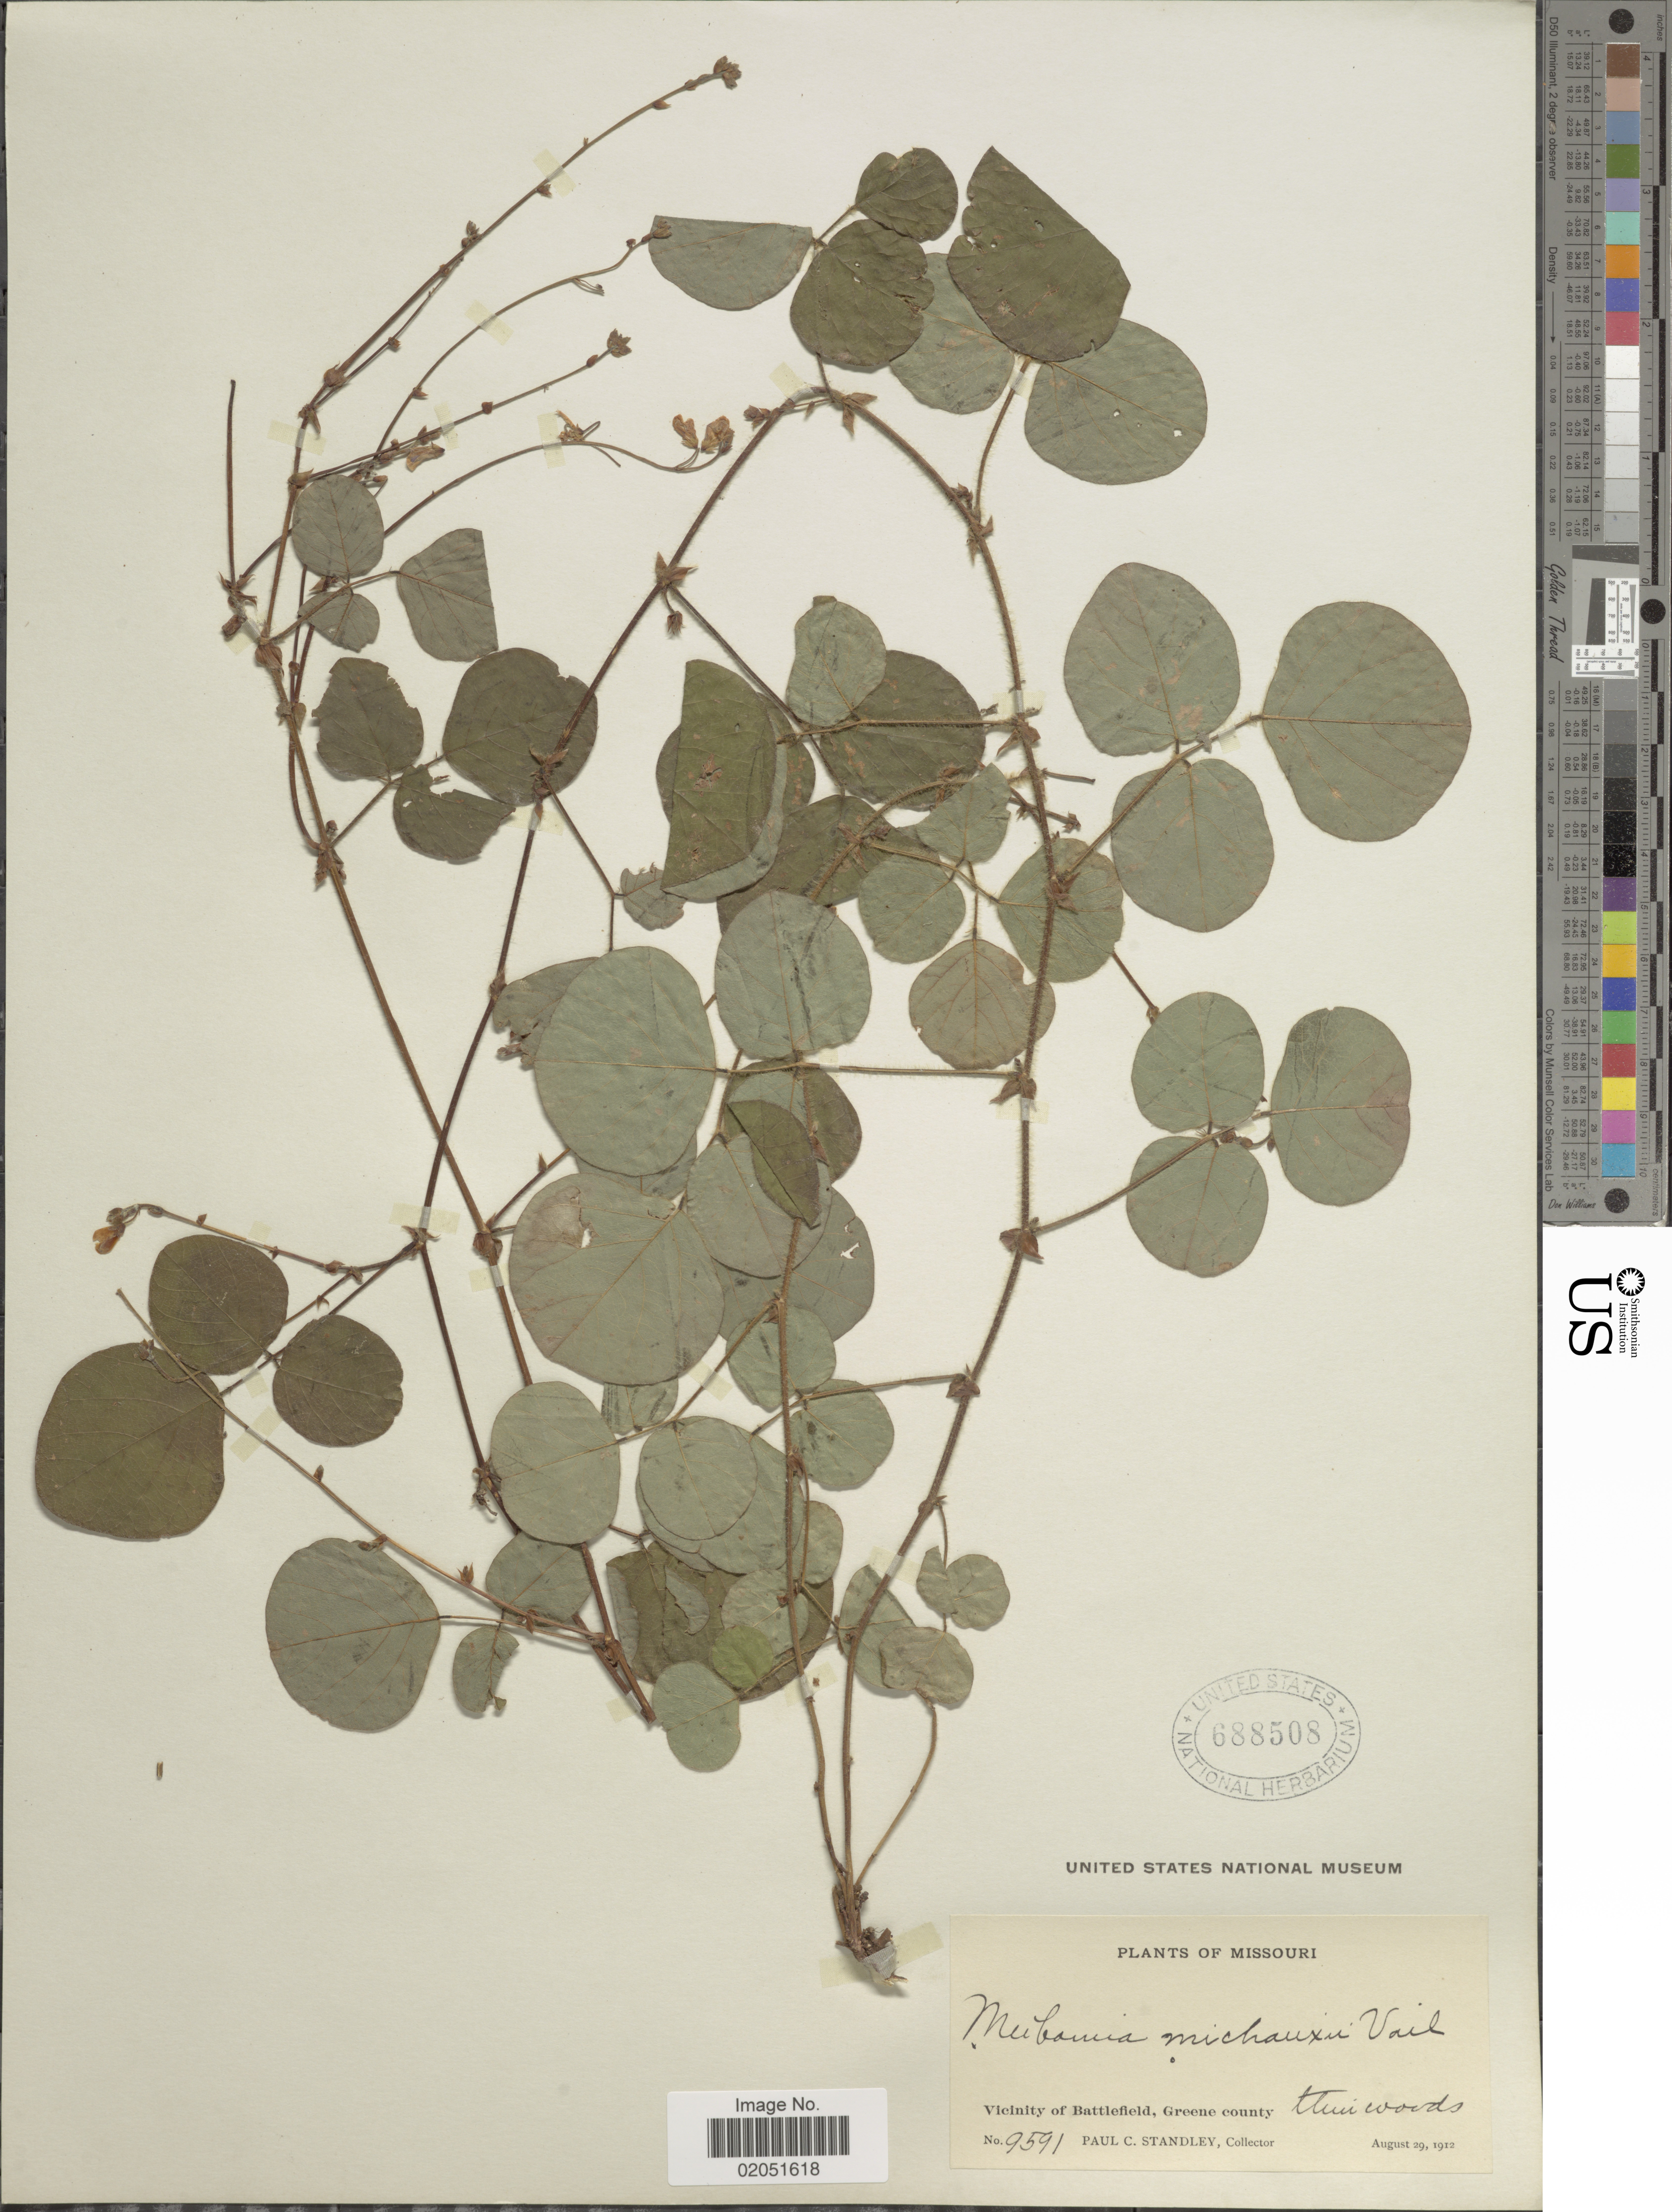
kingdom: Plantae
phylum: Tracheophyta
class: Magnoliopsida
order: Fabales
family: Fabaceae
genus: Desmodium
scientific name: Desmodium rotundifolium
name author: DC.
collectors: P. C. Standley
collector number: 9591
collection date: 1912-08-29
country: United States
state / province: Missouri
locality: Vicinity of Battlefield, Green County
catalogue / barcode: US 688508